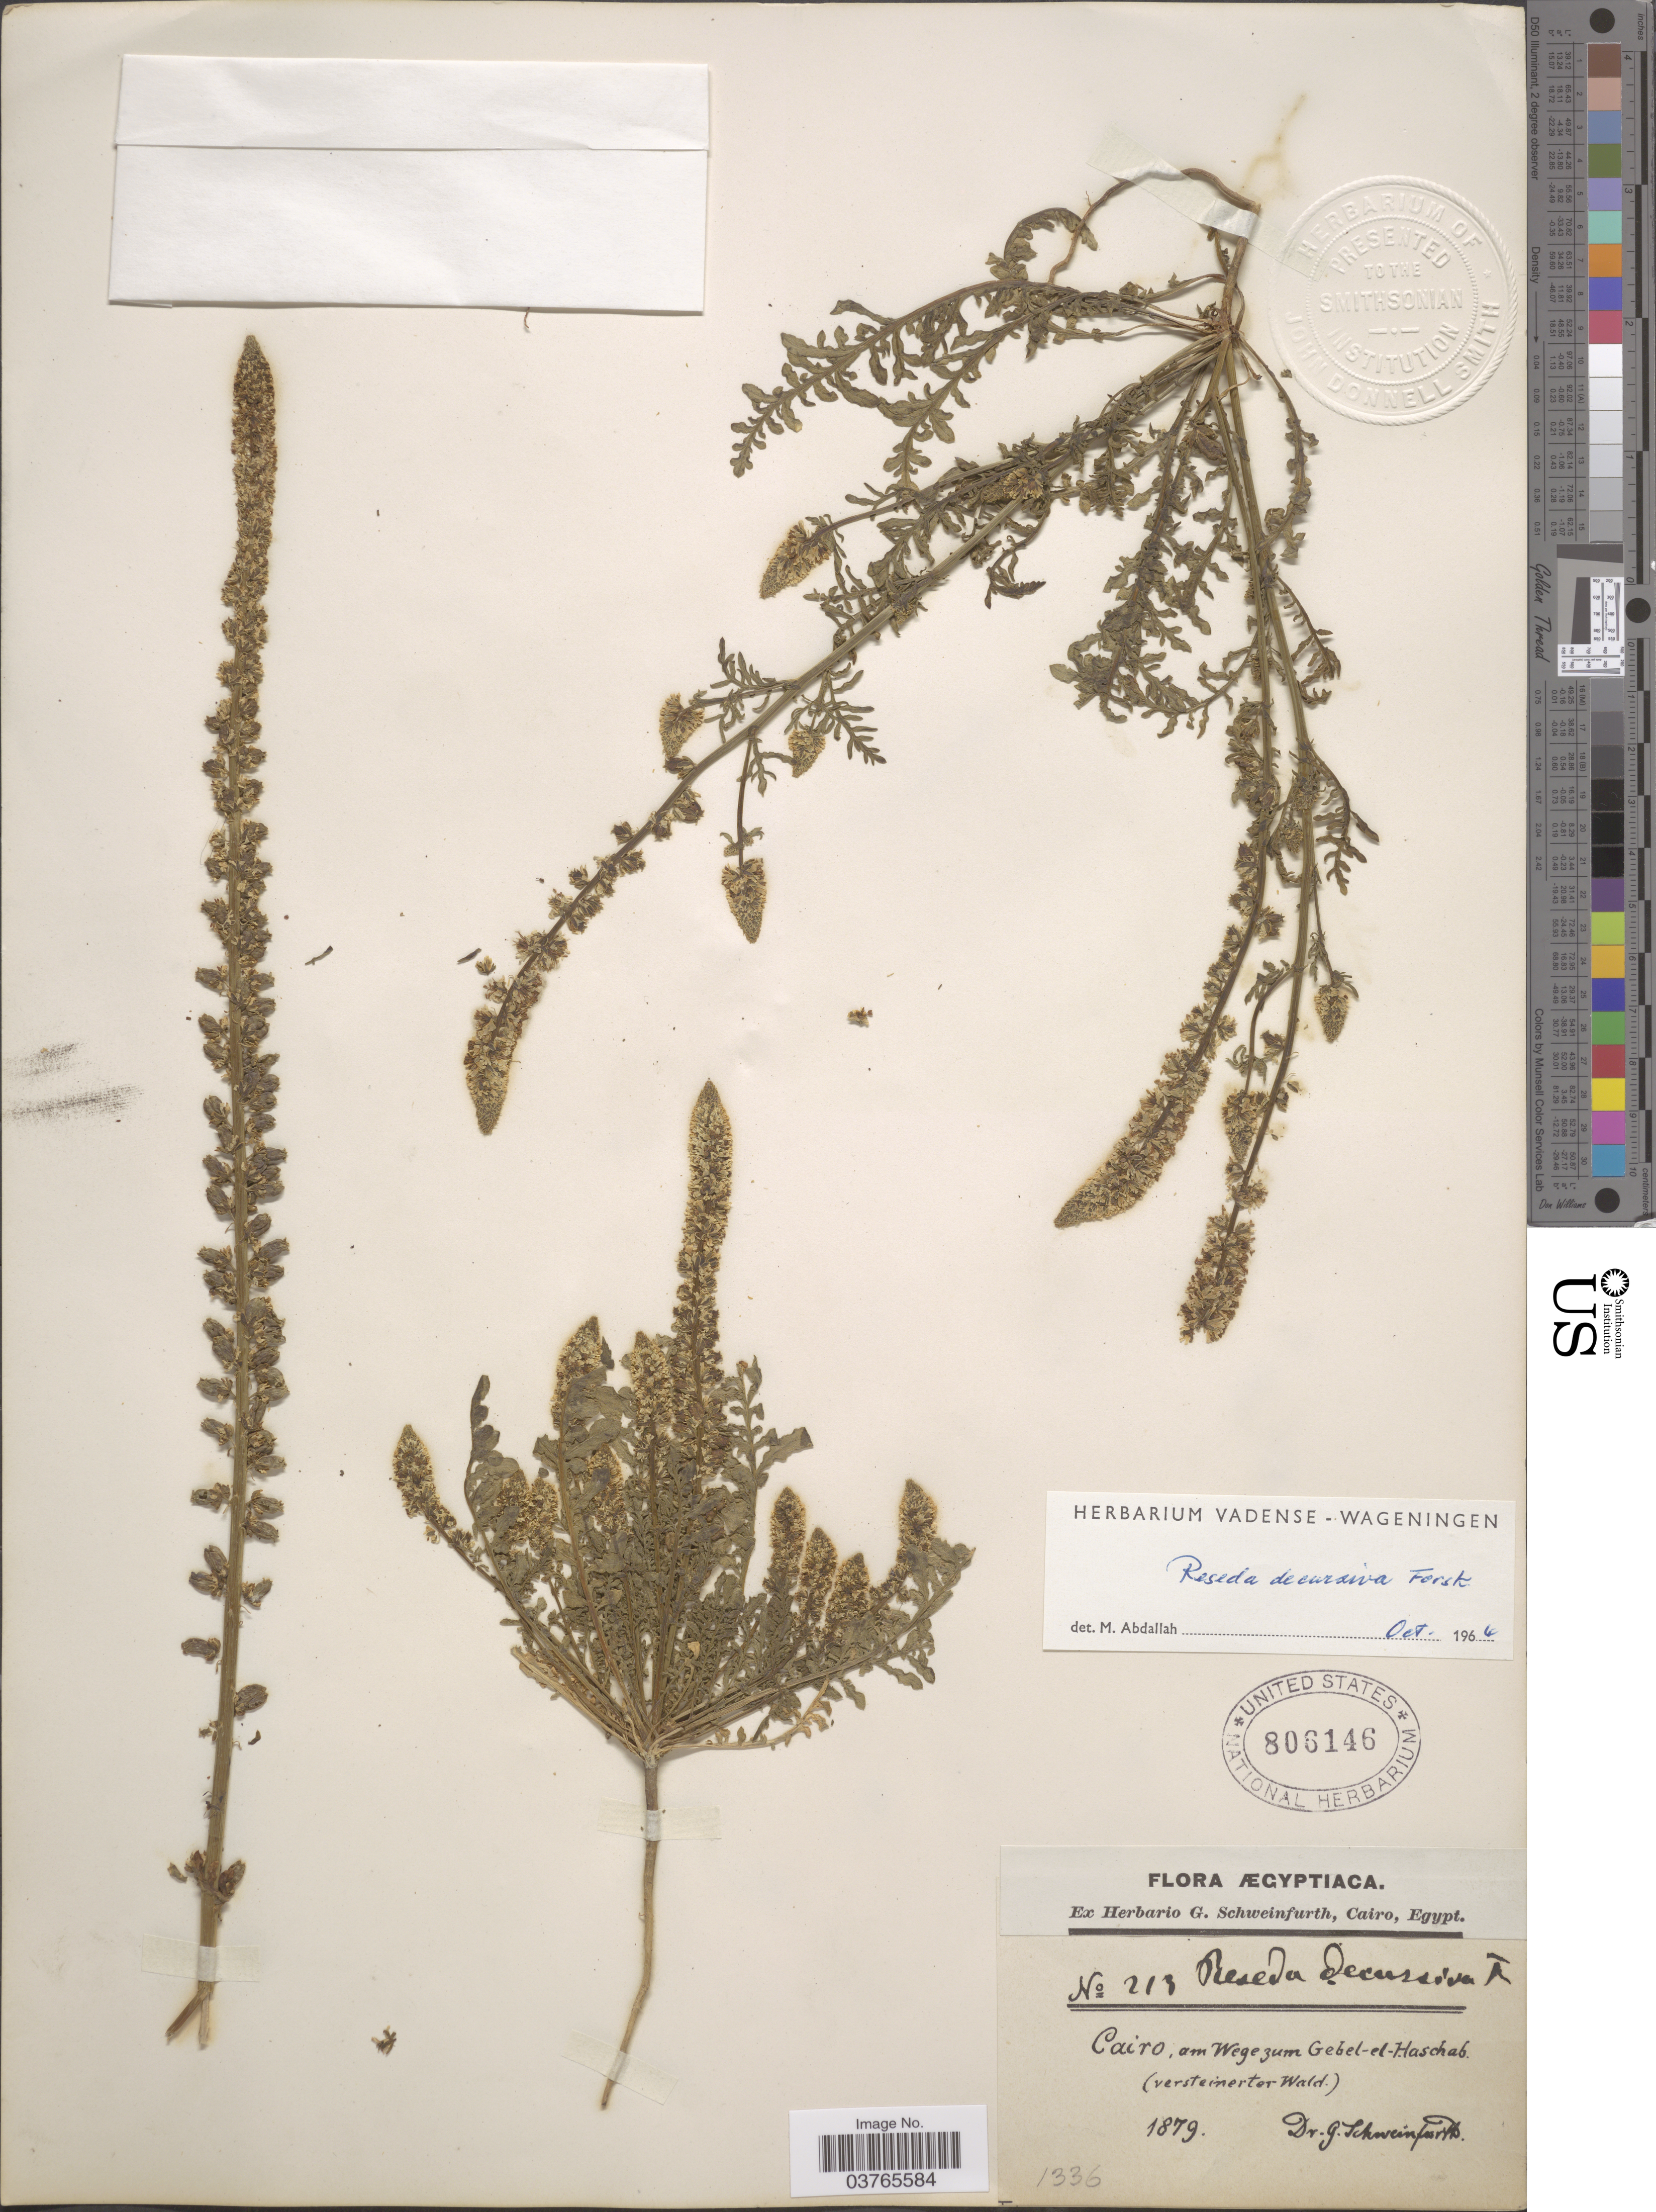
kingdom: Plantae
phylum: Tracheophyta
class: Magnoliopsida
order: Brassicales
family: Resedaceae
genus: Reseda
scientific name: Reseda decursiva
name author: Forssk.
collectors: G. A. Schweinfurth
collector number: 213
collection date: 1879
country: Egypt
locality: Cairo, am Wege 3um Gebel-el-Haschab. (versteinerter Wald.)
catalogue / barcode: US 806146